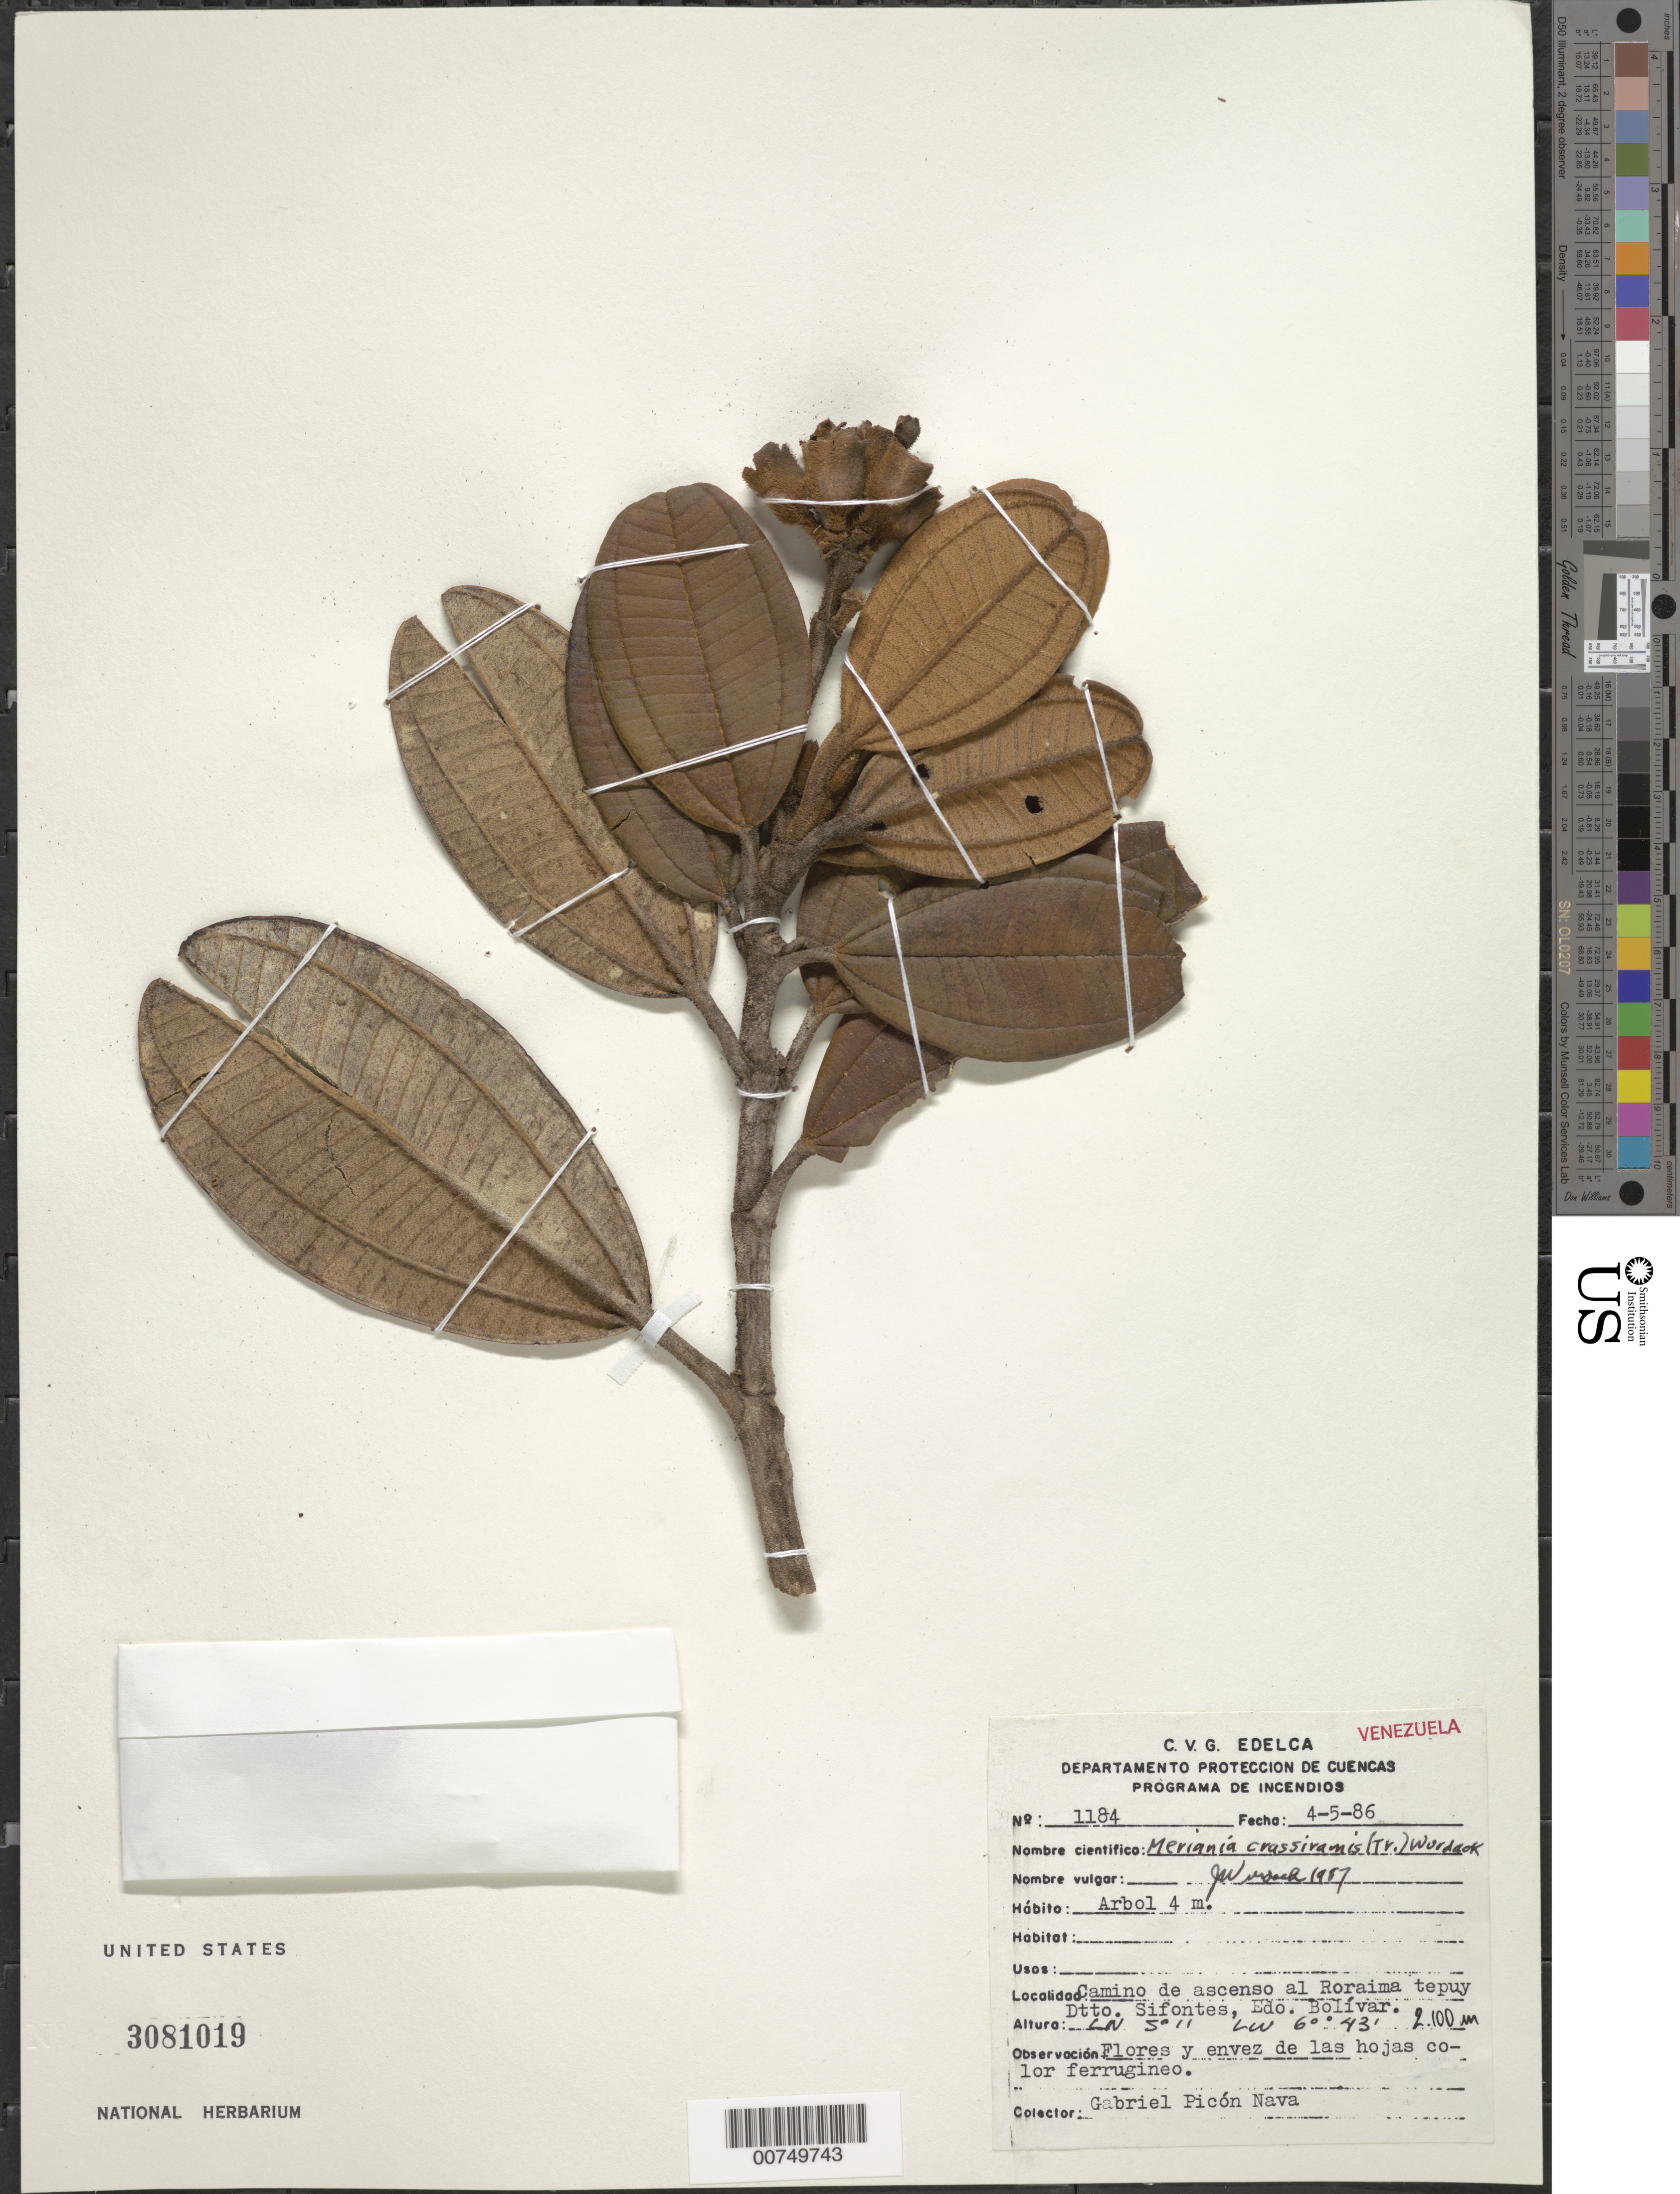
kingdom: Plantae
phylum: Tracheophyta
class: Magnoliopsida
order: Myrtales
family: Melastomataceae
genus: Meriania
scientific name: Meriania crassiramis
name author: (Naudin) Wurdack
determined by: Wurdack, John J., (US), US (UNITED STATES)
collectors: G. Picón Navas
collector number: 1184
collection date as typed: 4-May-86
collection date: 1986-05-04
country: Venezuela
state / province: Bolívar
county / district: Sifontes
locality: Roraima tepuí, camino de ascenso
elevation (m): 2100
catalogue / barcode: US 3081019